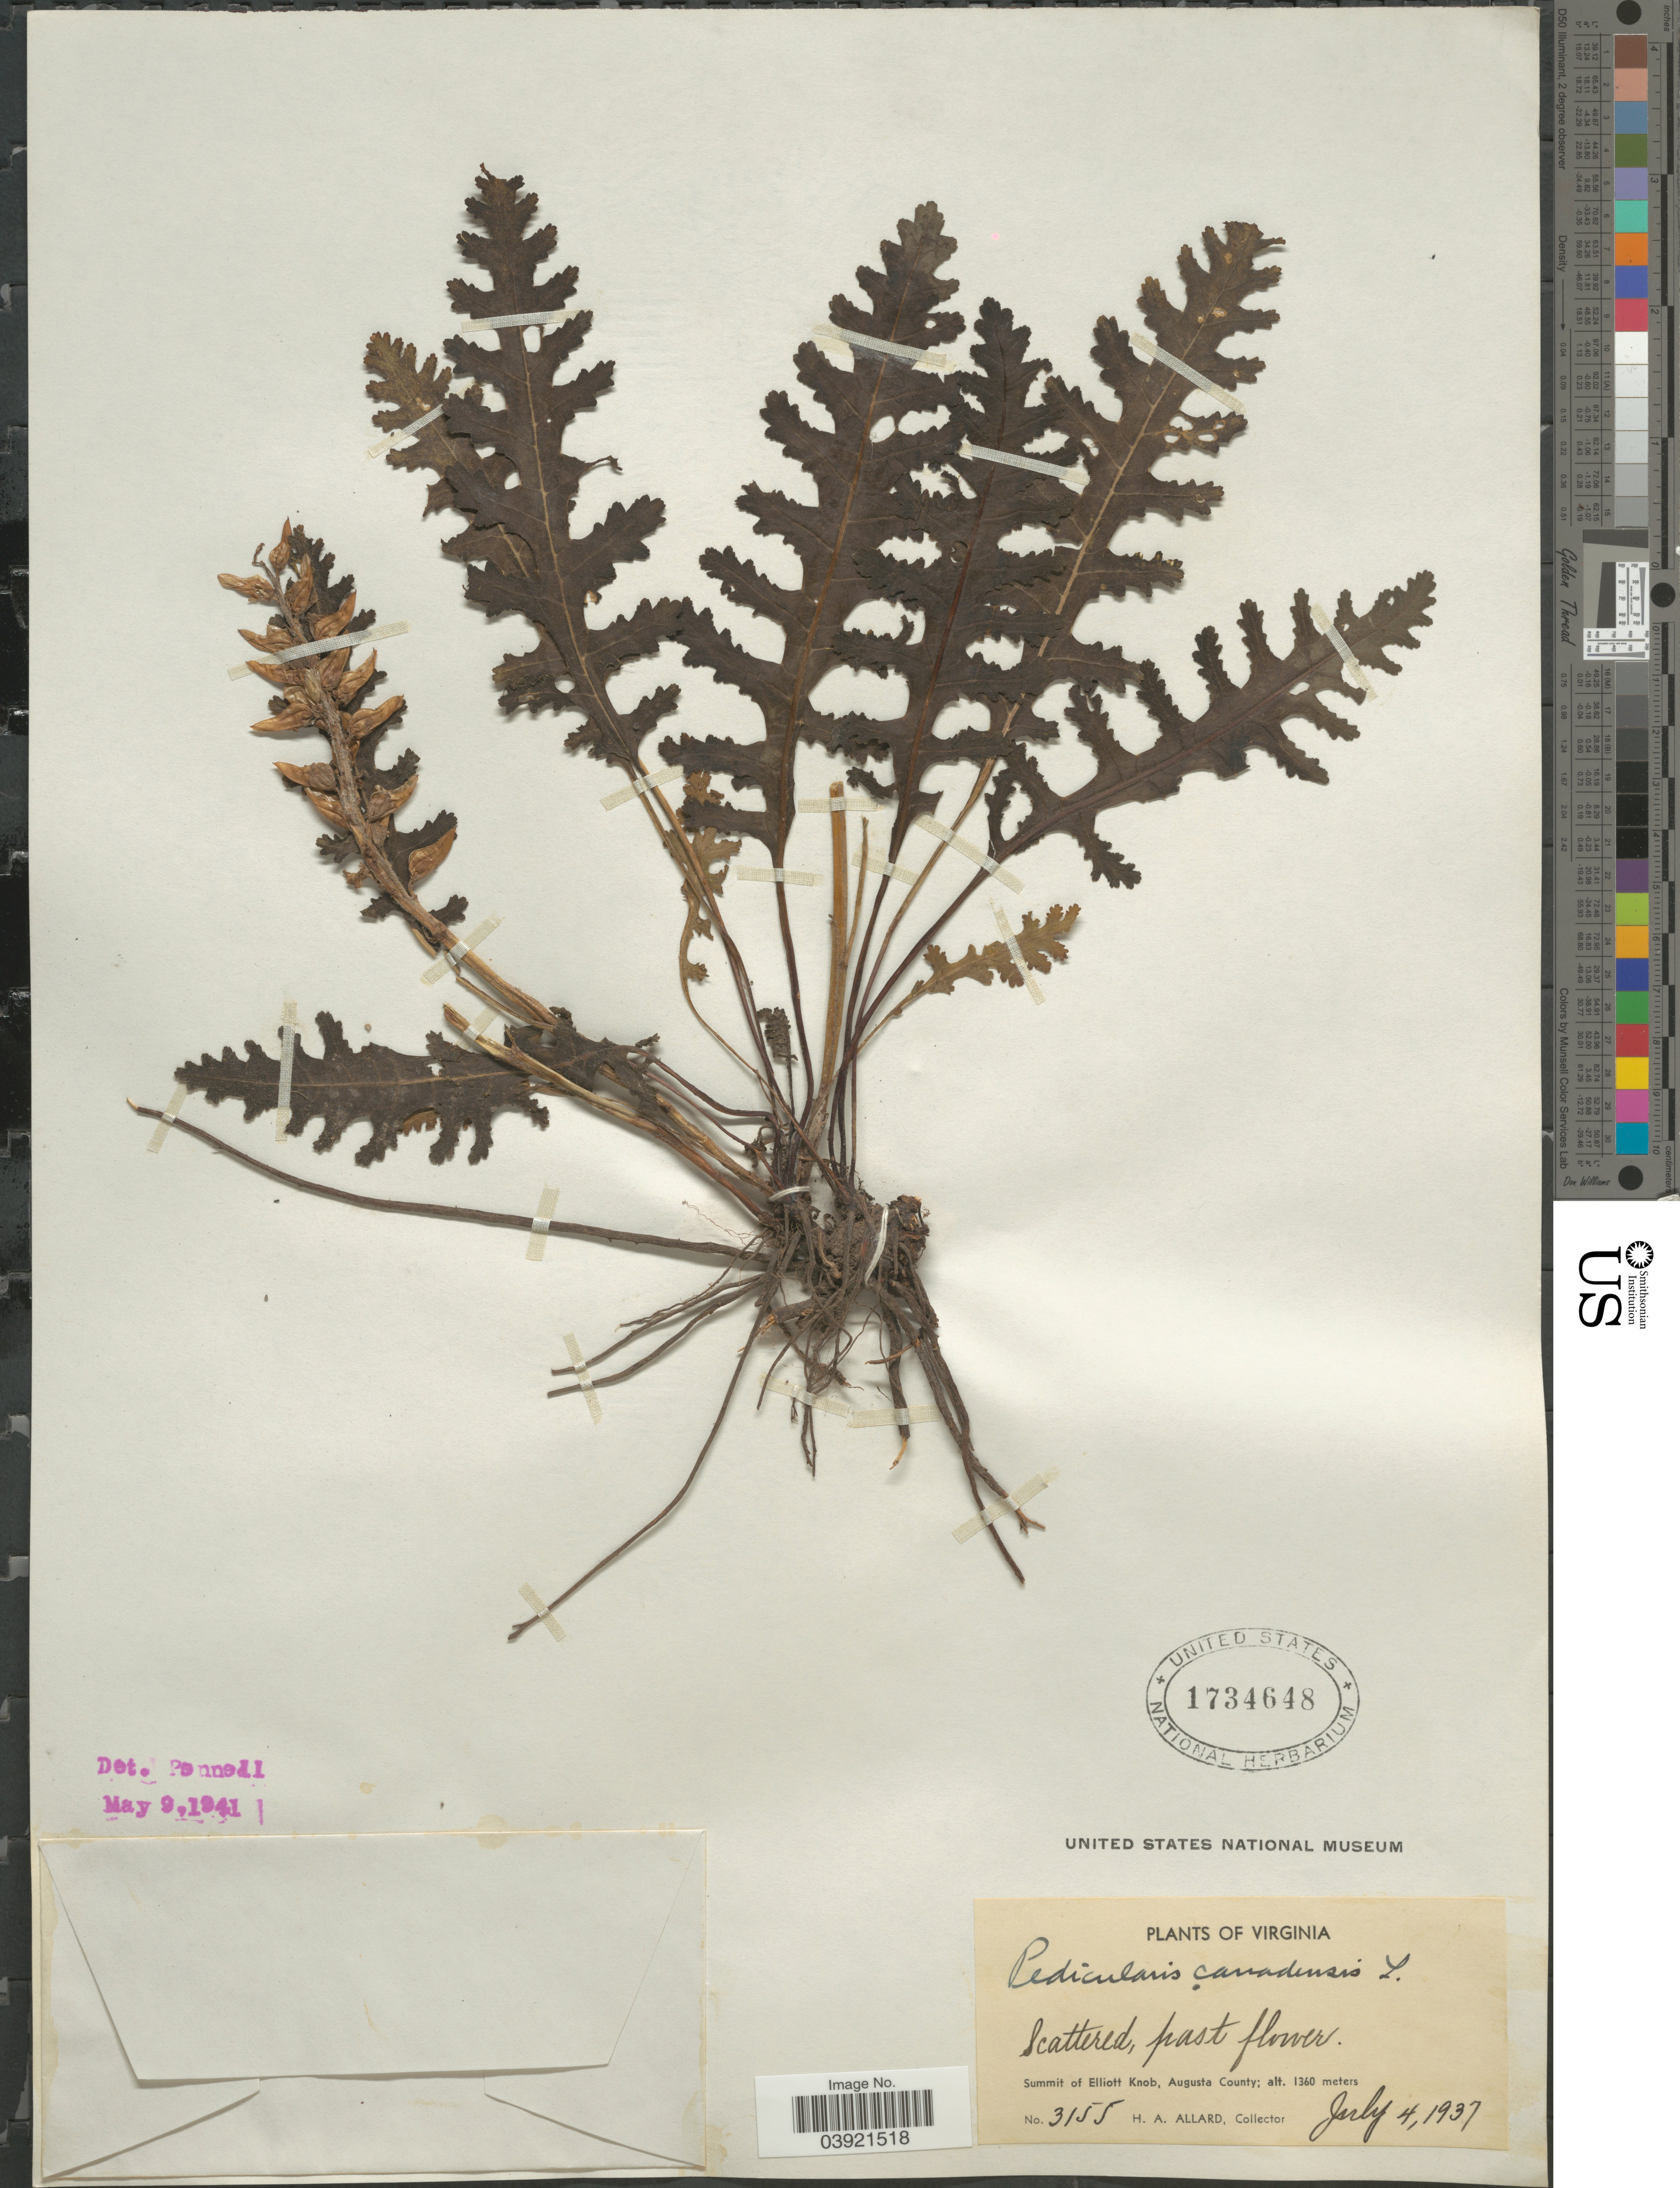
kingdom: Plantae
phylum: Tracheophyta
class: Magnoliopsida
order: Lamiales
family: Orobanchaceae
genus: Pedicularis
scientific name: Pedicularis canadensis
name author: L.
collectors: H. A. Allard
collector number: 3155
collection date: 1937-07-04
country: United States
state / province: Virginia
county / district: Augusta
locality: Summit of Elliott Knob, Augusta County.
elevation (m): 1360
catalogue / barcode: US 1734648